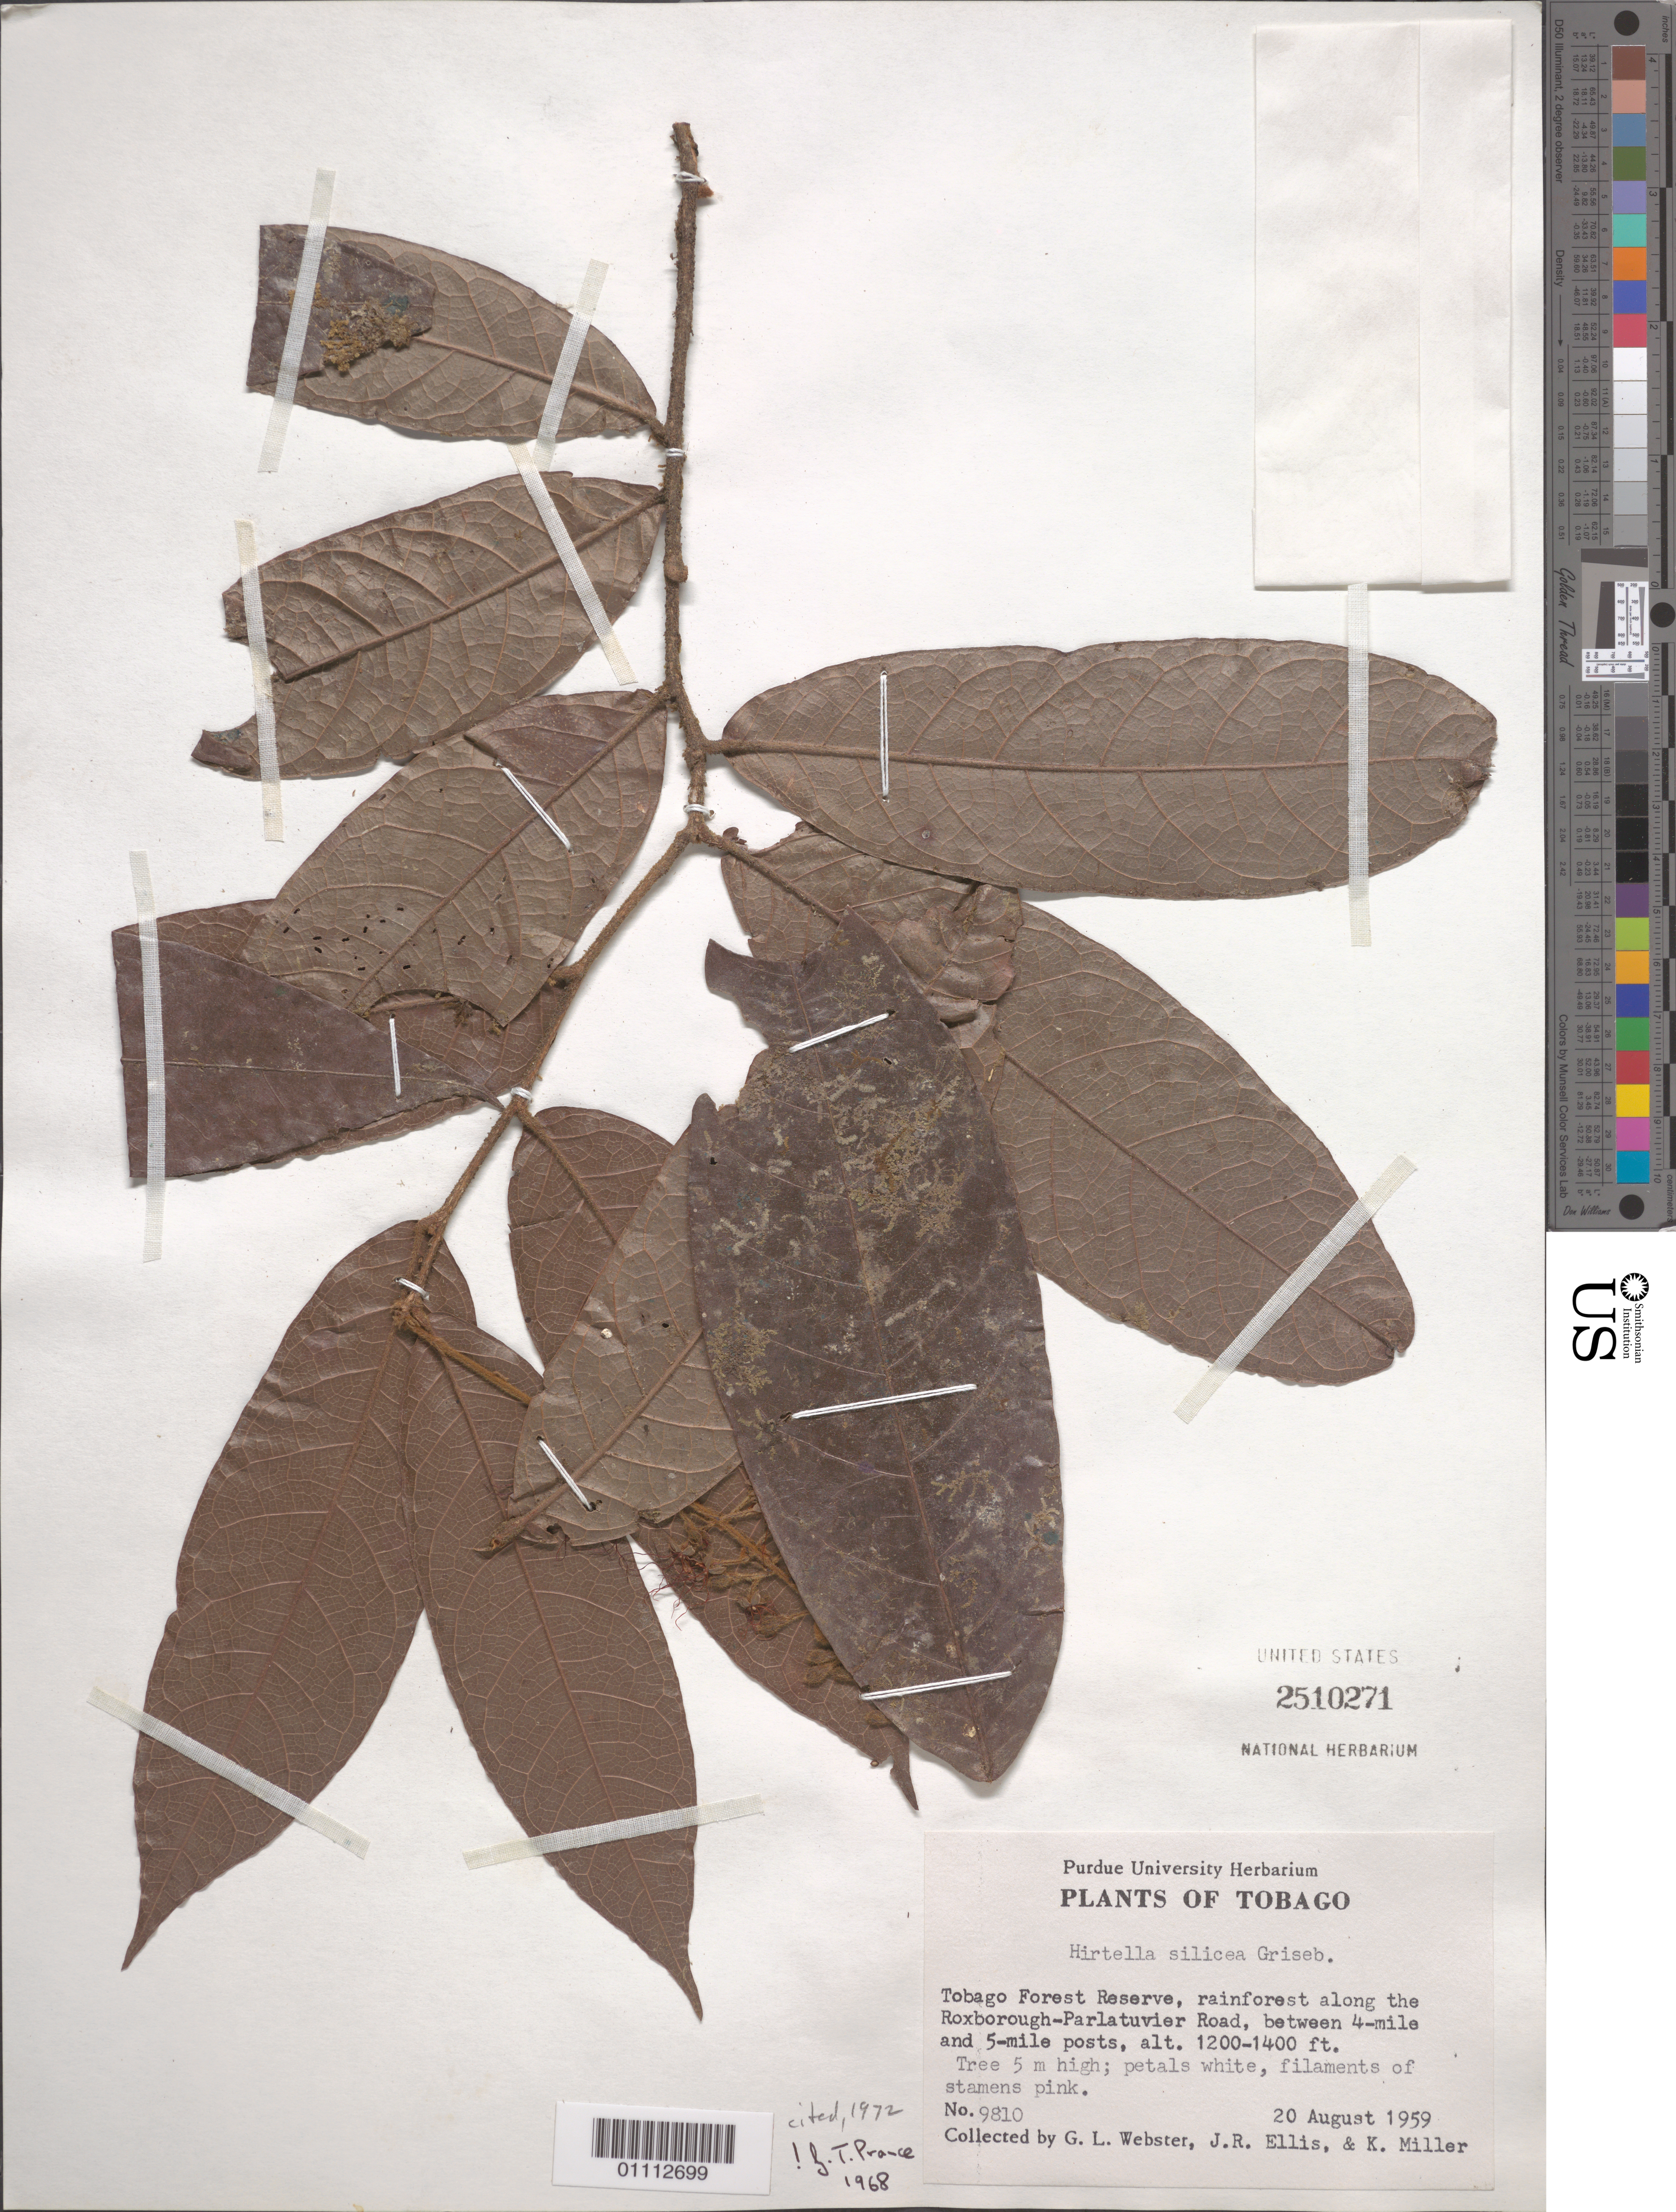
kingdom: Plantae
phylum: Tracheophyta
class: Magnoliopsida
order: Malpighiales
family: Chrysobalanaceae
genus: Hirtella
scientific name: Hirtella silicea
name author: Griseb.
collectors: J. Ellis & K. Miller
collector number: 9810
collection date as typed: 20 Aug 1959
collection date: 1959-08-20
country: Trinidad and Tobago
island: Tobago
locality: Tobago Forest Reserve, rainforest along the Roxborough-Parlatuvier Road, between 4 mile and 5 mile posts.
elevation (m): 366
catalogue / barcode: US 2510271